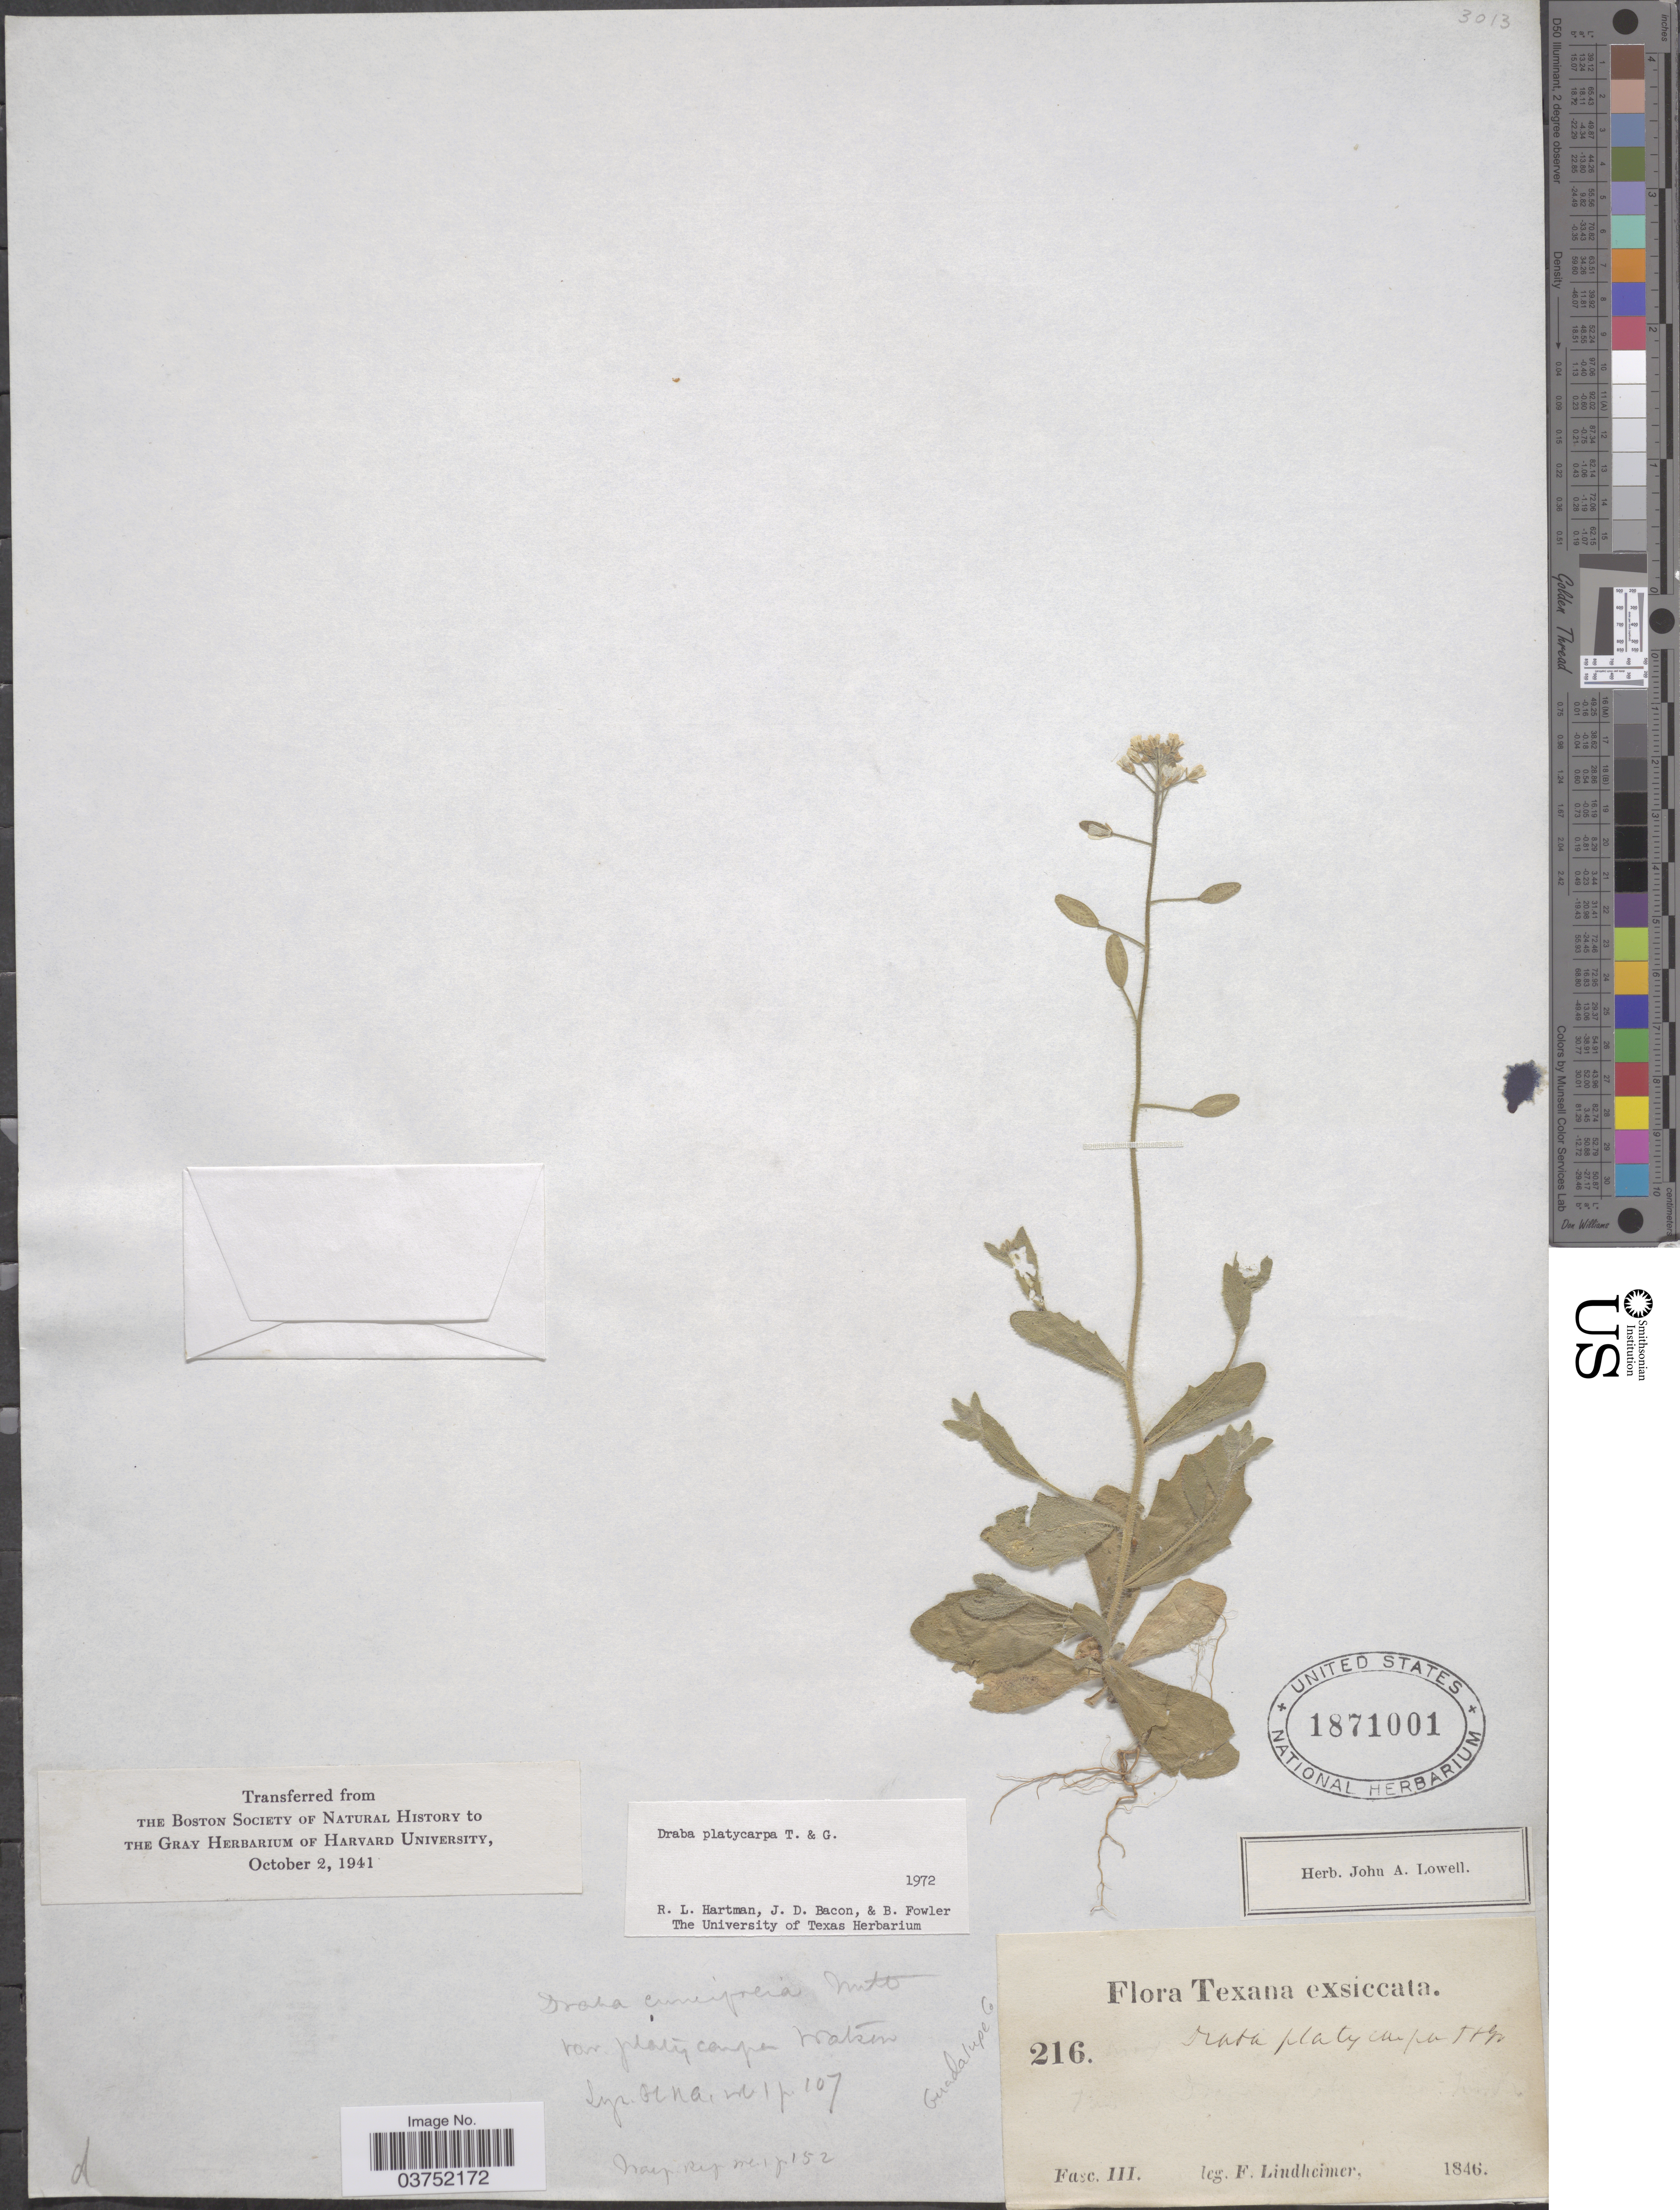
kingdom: Plantae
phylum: Tracheophyta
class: Magnoliopsida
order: Brassicales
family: Brassicaceae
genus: Draba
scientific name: Draba platycarpa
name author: Torr. & A. Gray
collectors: F. Lindheimer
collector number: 216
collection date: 1846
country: United States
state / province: Texas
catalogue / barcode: US 1871001